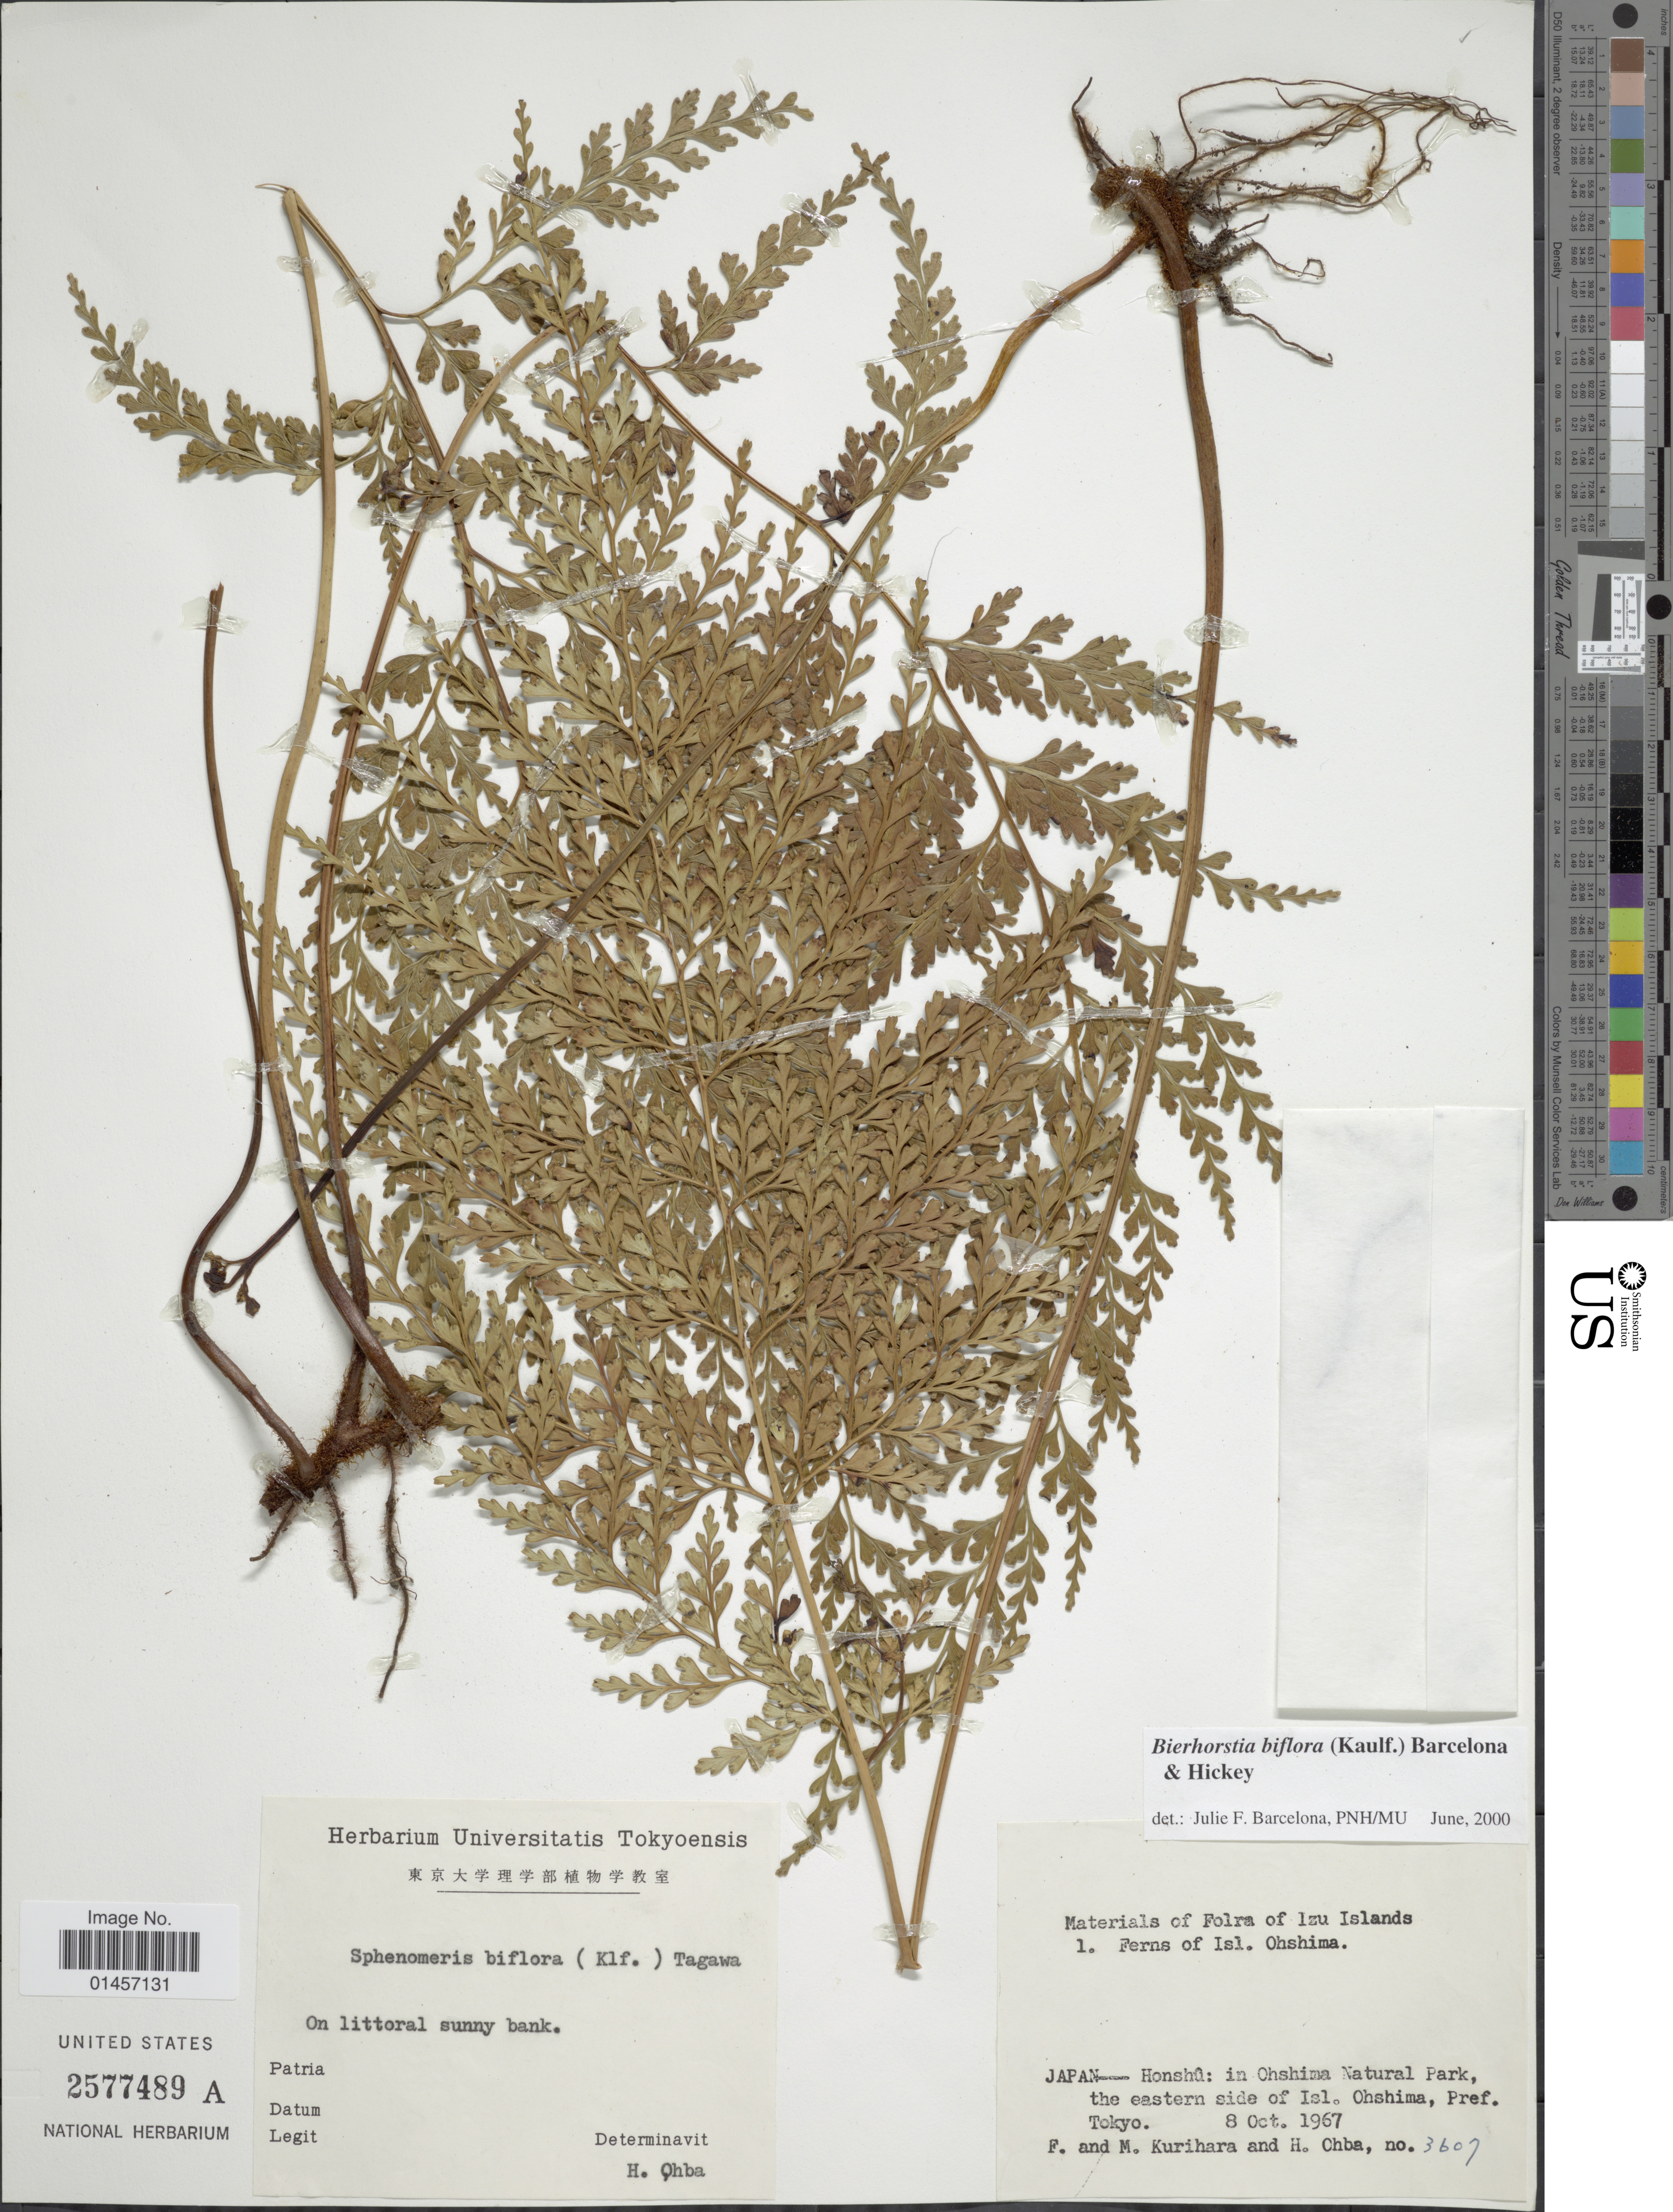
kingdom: Plantae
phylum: Tracheophyta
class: Polypodiopsida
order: Polypodiales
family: Lindsaeaceae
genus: Sphenomeris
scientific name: Sphenomeris biflora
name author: (Kaulf.) Mett.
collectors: F. Kurihara, M. Kurihara & H. Ohba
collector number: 3607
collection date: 1967-10-08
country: Japan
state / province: Tokyo, Federal City of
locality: Honshu: in Oshima Natural Park, the eastern side of Isl. Oshima, pref. Tokyo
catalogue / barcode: US 2577489A